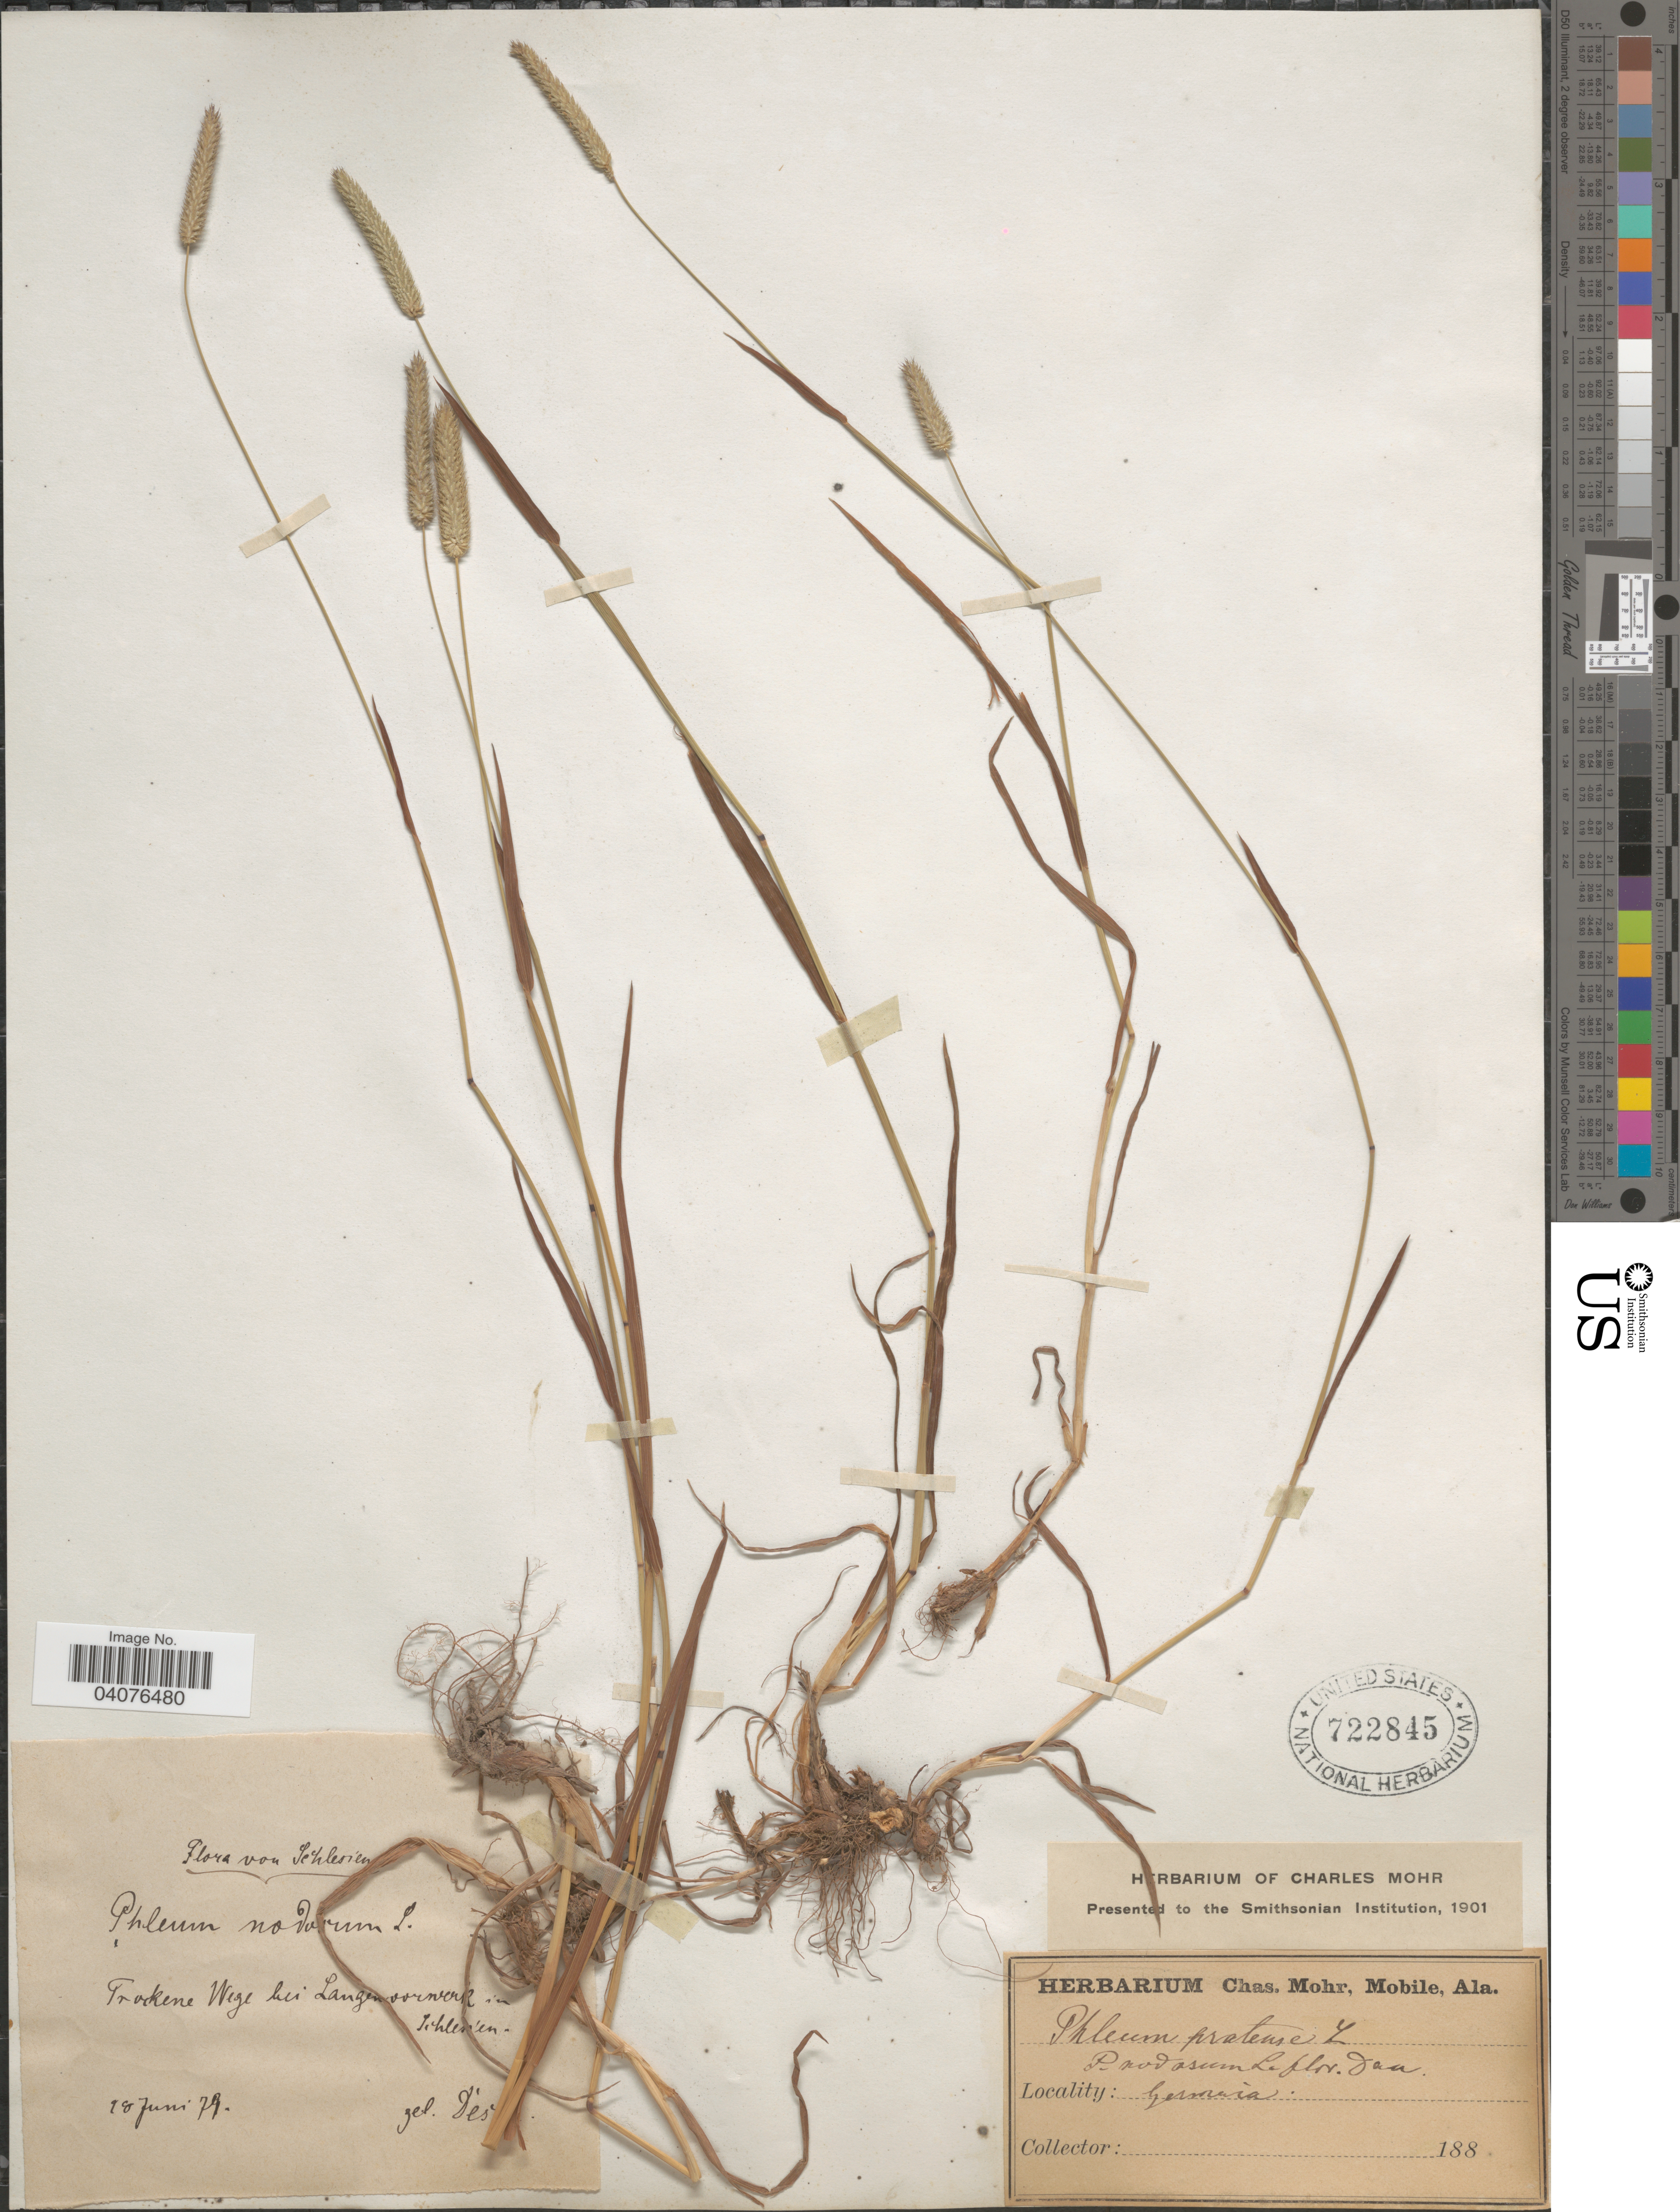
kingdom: Plantae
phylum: Tracheophyta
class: Liliopsida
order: Poales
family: Poaceae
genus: Phleum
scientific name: Phleum pratense subsp. pratense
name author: L.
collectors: Des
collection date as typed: Transcribed d/m/y: 18/6/79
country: Germany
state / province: Schleswig-Holstein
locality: Schlesien. Trockene Wege bei Langenvornverk in Schlesien.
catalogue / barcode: US 722845